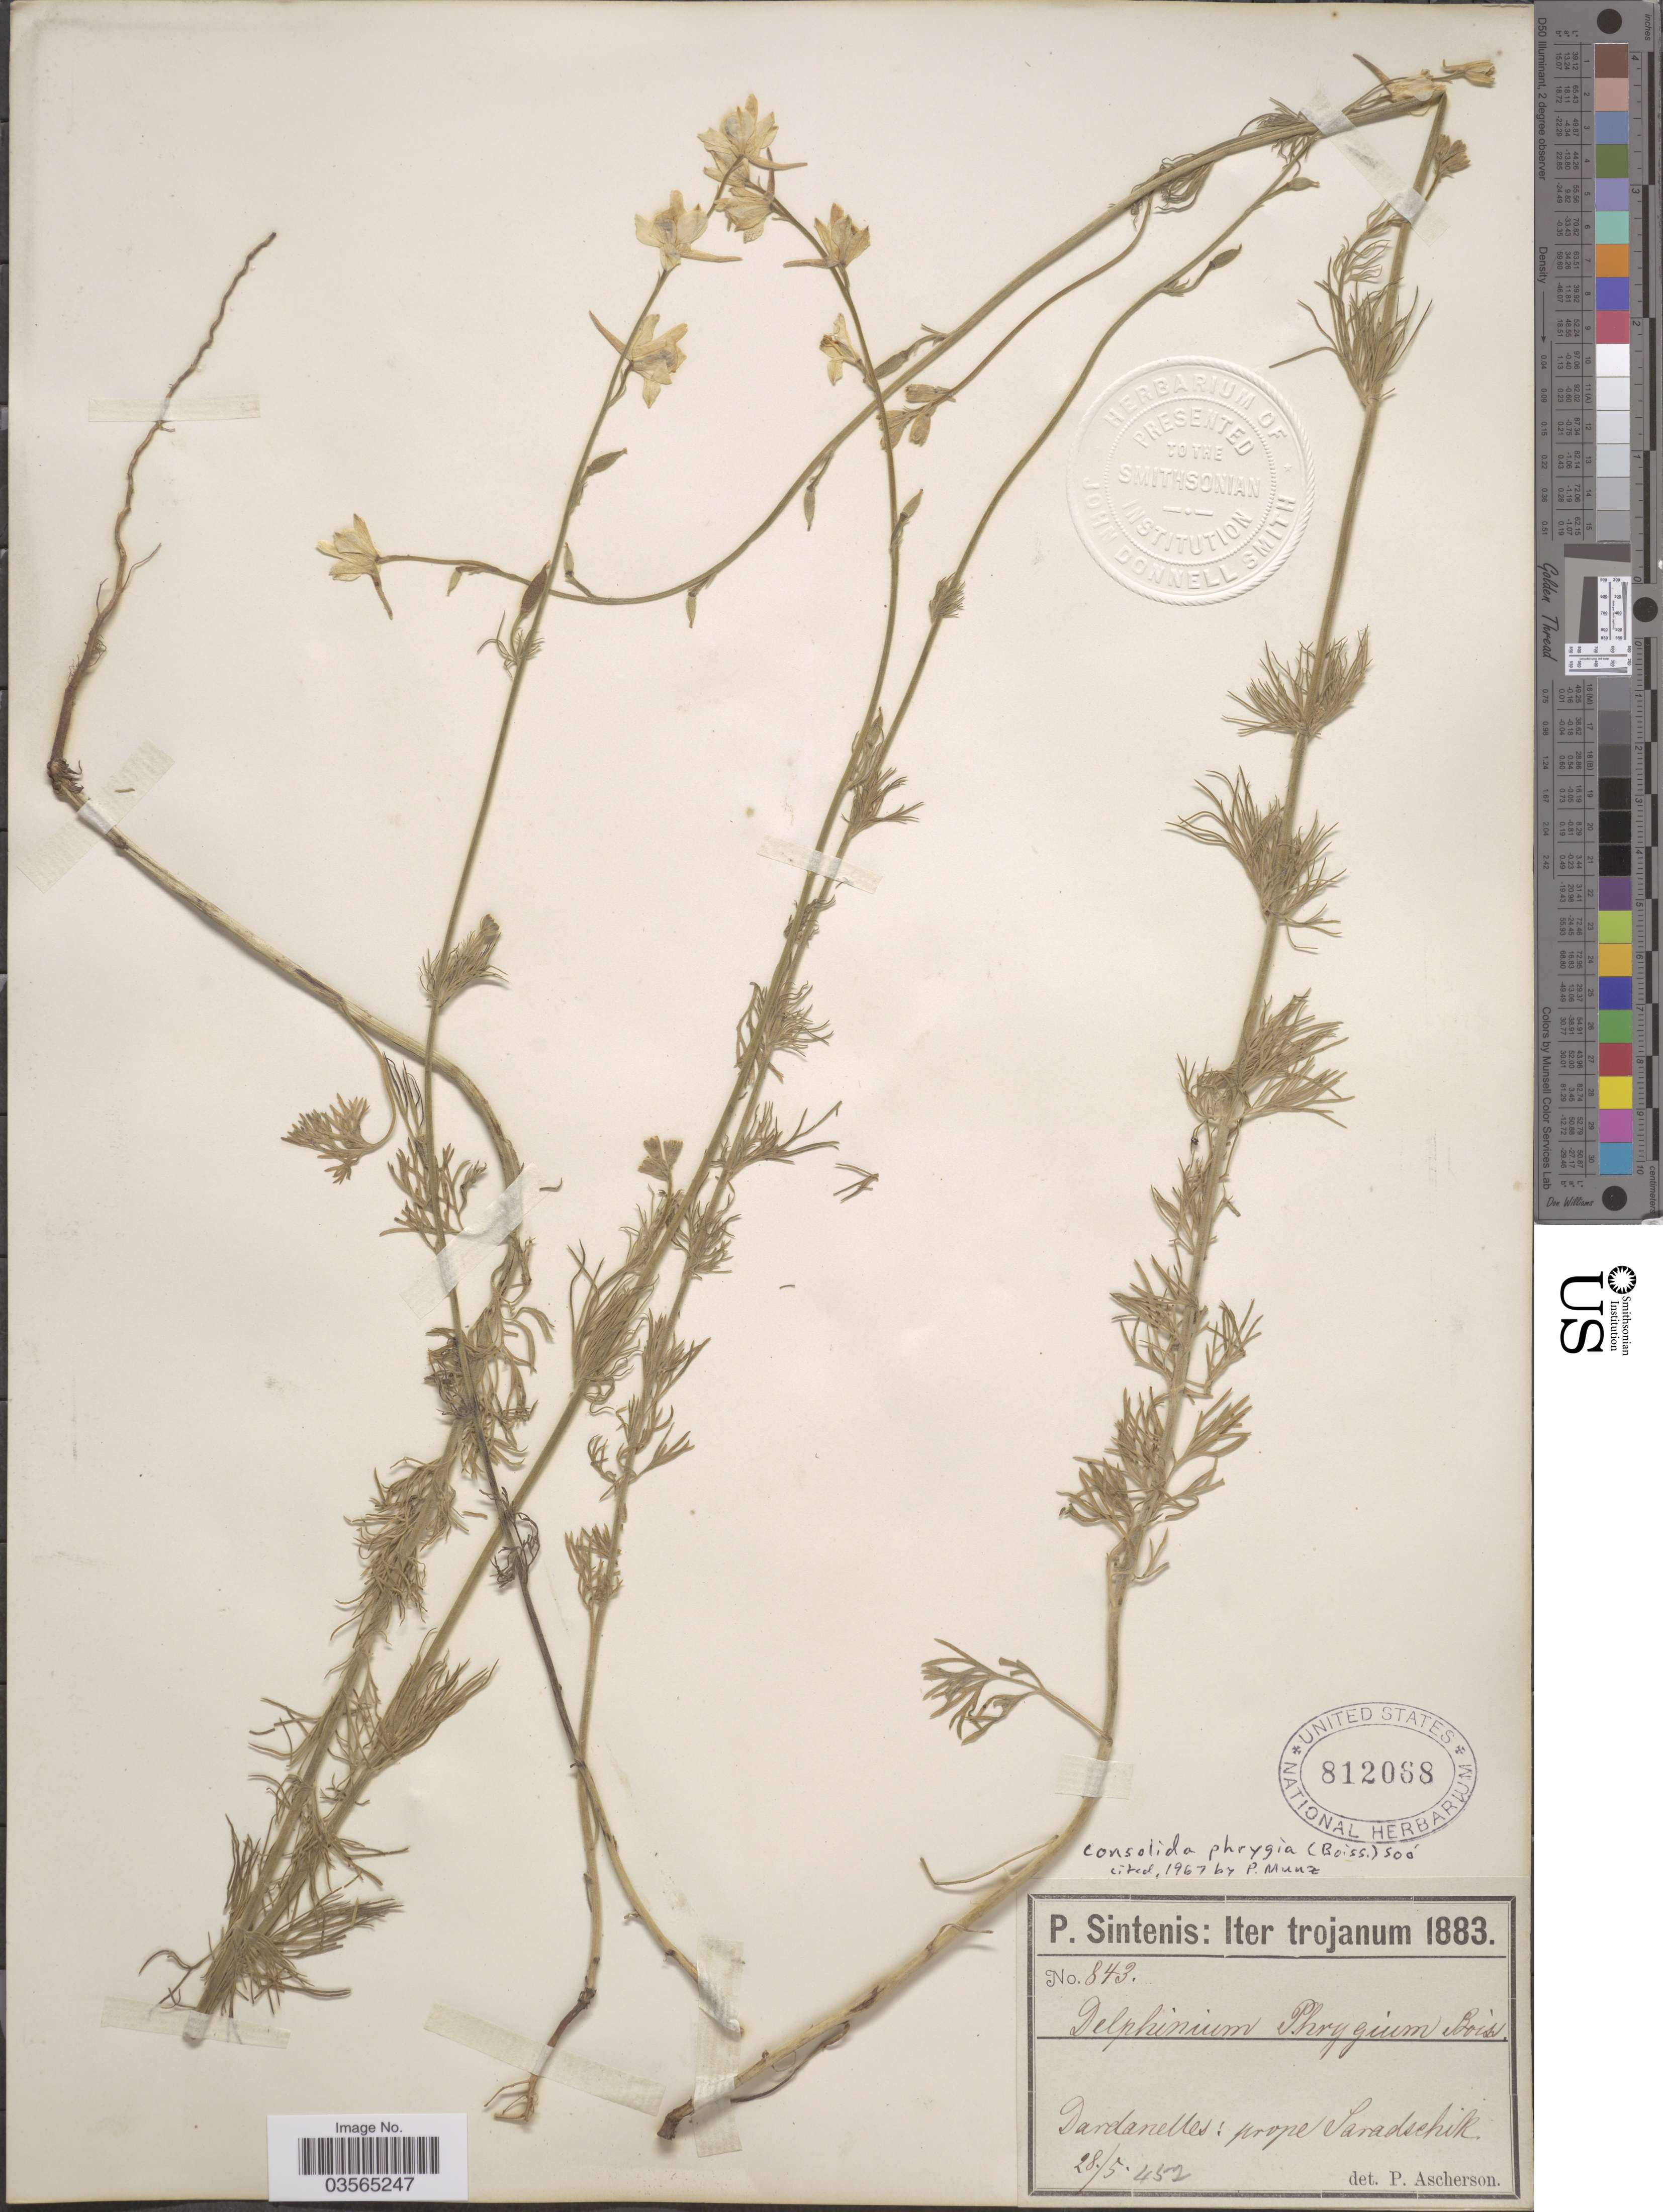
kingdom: Plantae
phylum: Tracheophyta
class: Magnoliopsida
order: Ranunculales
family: Ranunculaceae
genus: Delphinium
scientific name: Delphinium phrygium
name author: Boiss.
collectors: P. Sintenis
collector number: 843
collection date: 1883-05-28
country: Turkey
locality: Iter trojanum. Dardanelles: prope Saradschik.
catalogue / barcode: US 812068